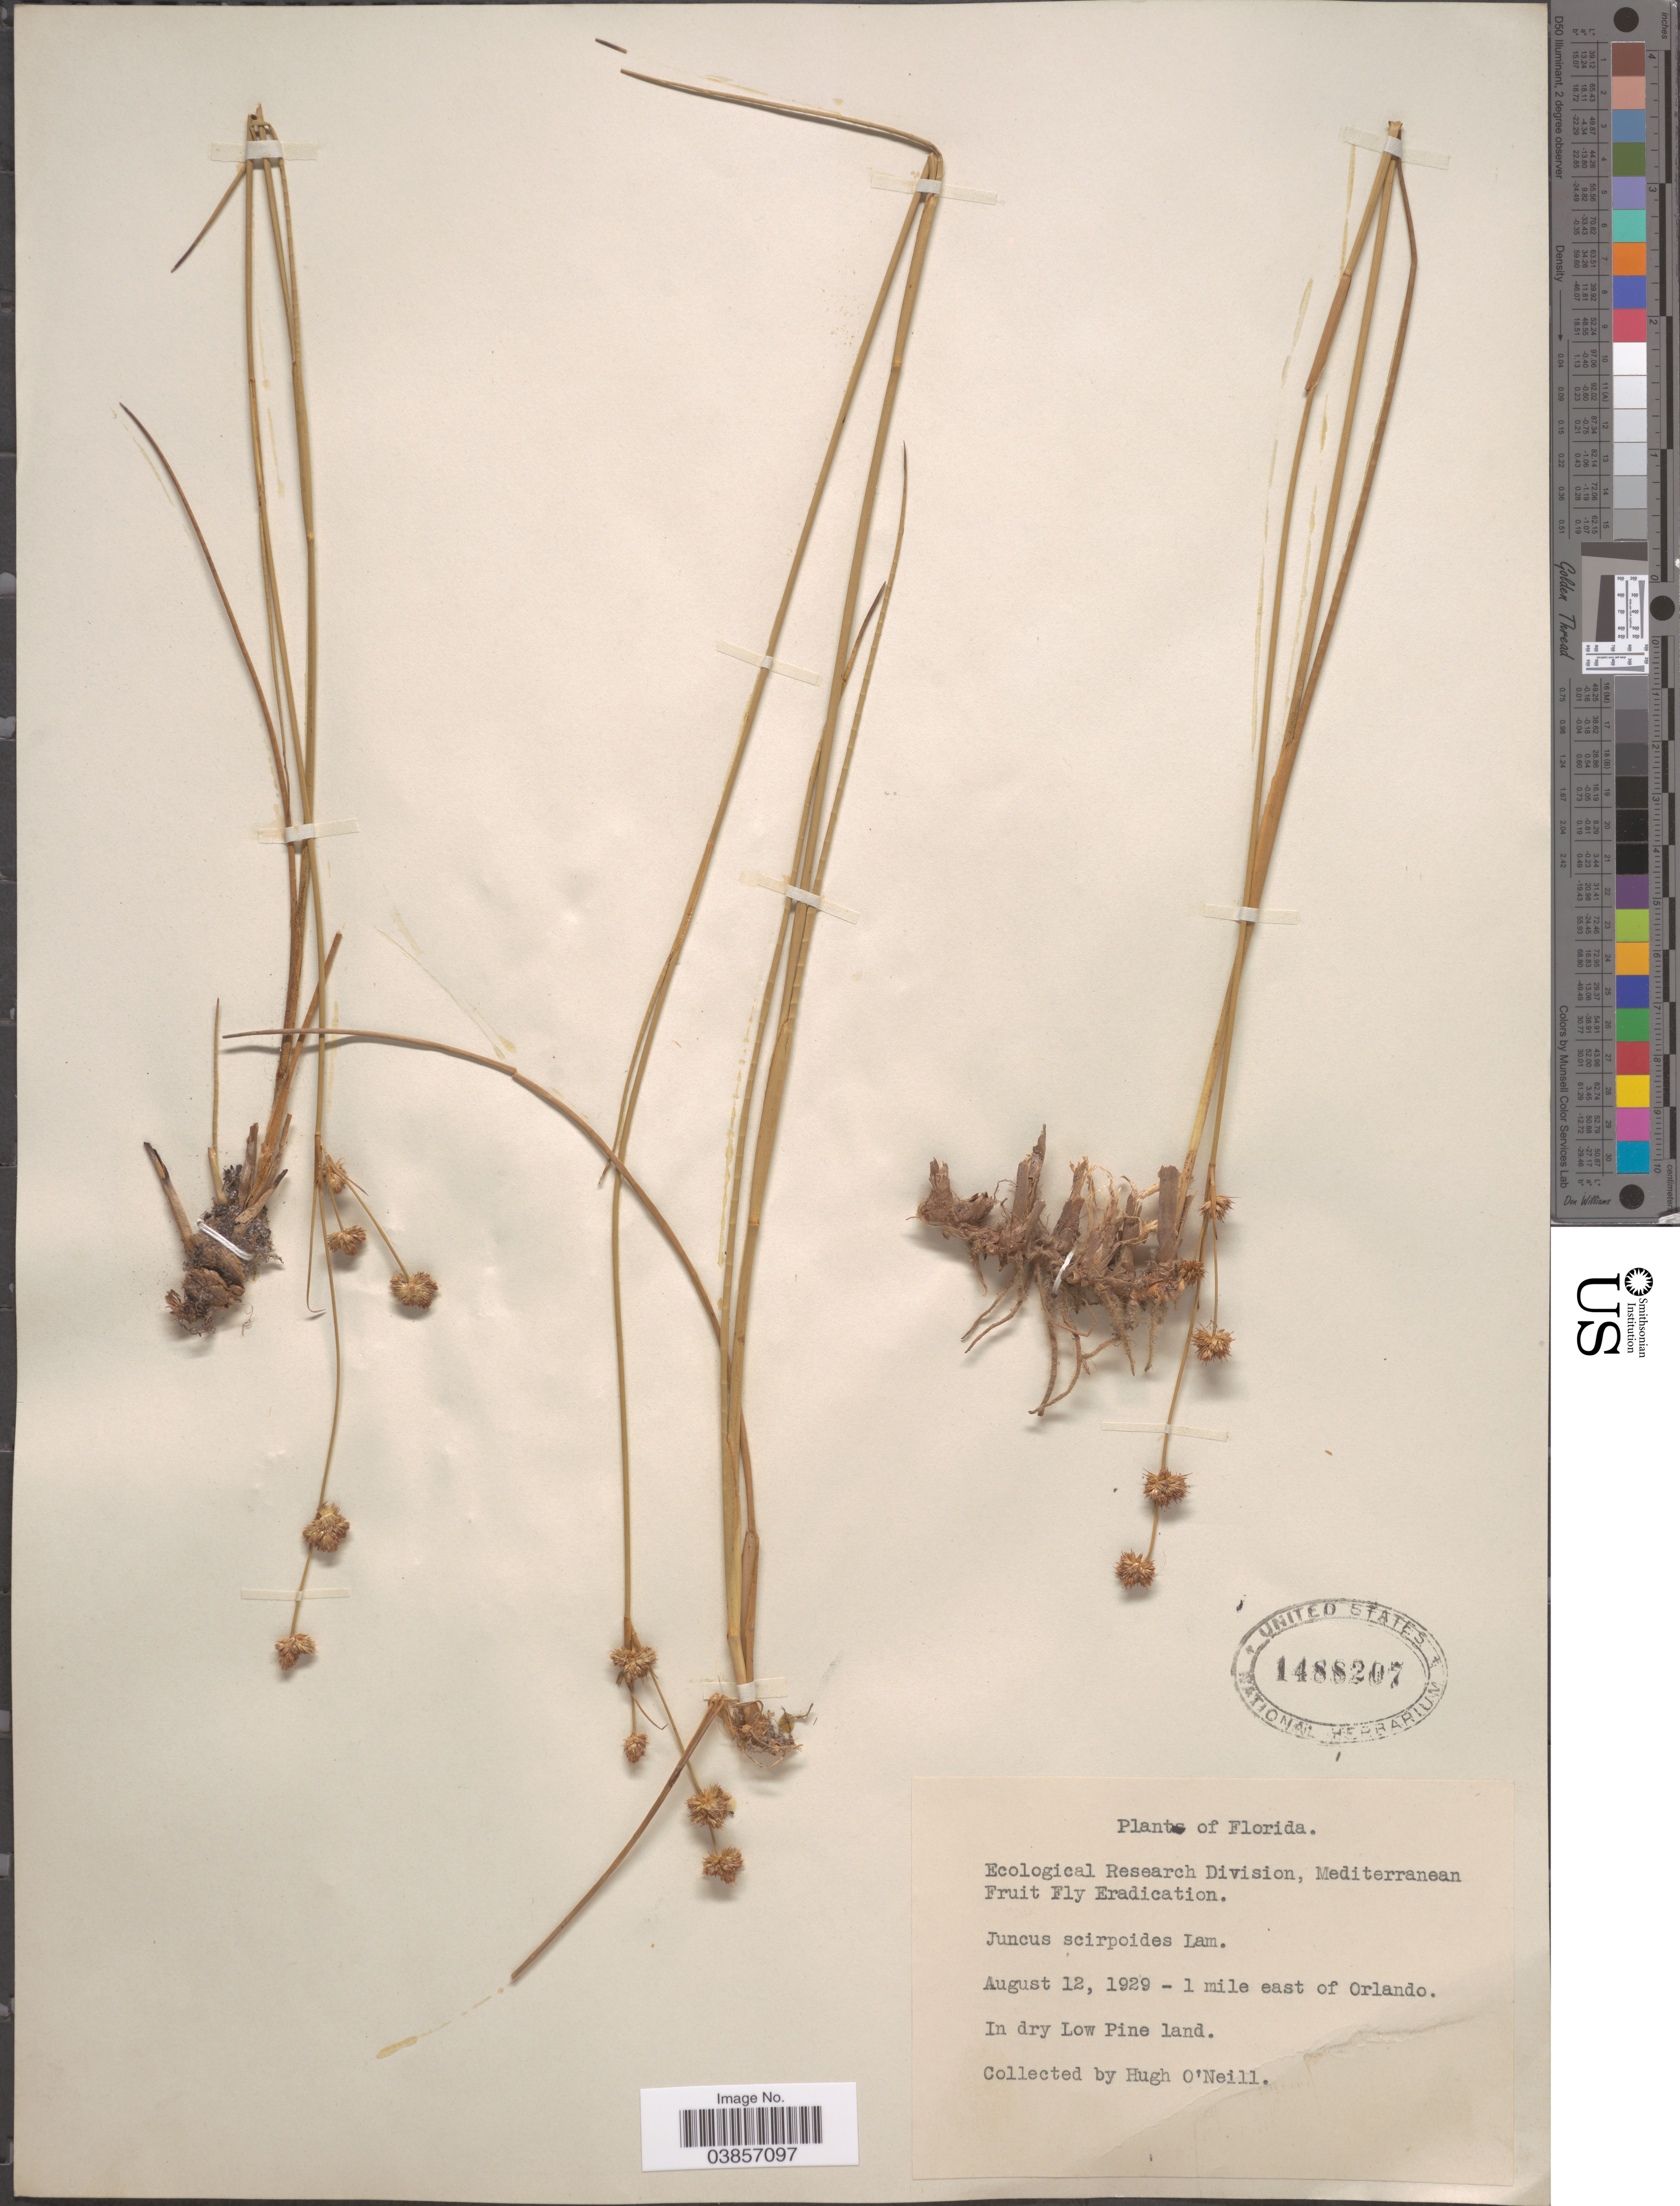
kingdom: Plantae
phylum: Tracheophyta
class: Liliopsida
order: Poales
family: Juncaceae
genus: Juncus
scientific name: Juncus scirpoides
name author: Lam.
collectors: H. O'Neill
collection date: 1929-08-12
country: United States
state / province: Florida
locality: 1 mile east of Orlando. In dry Low Pine land.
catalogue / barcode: US 1488207